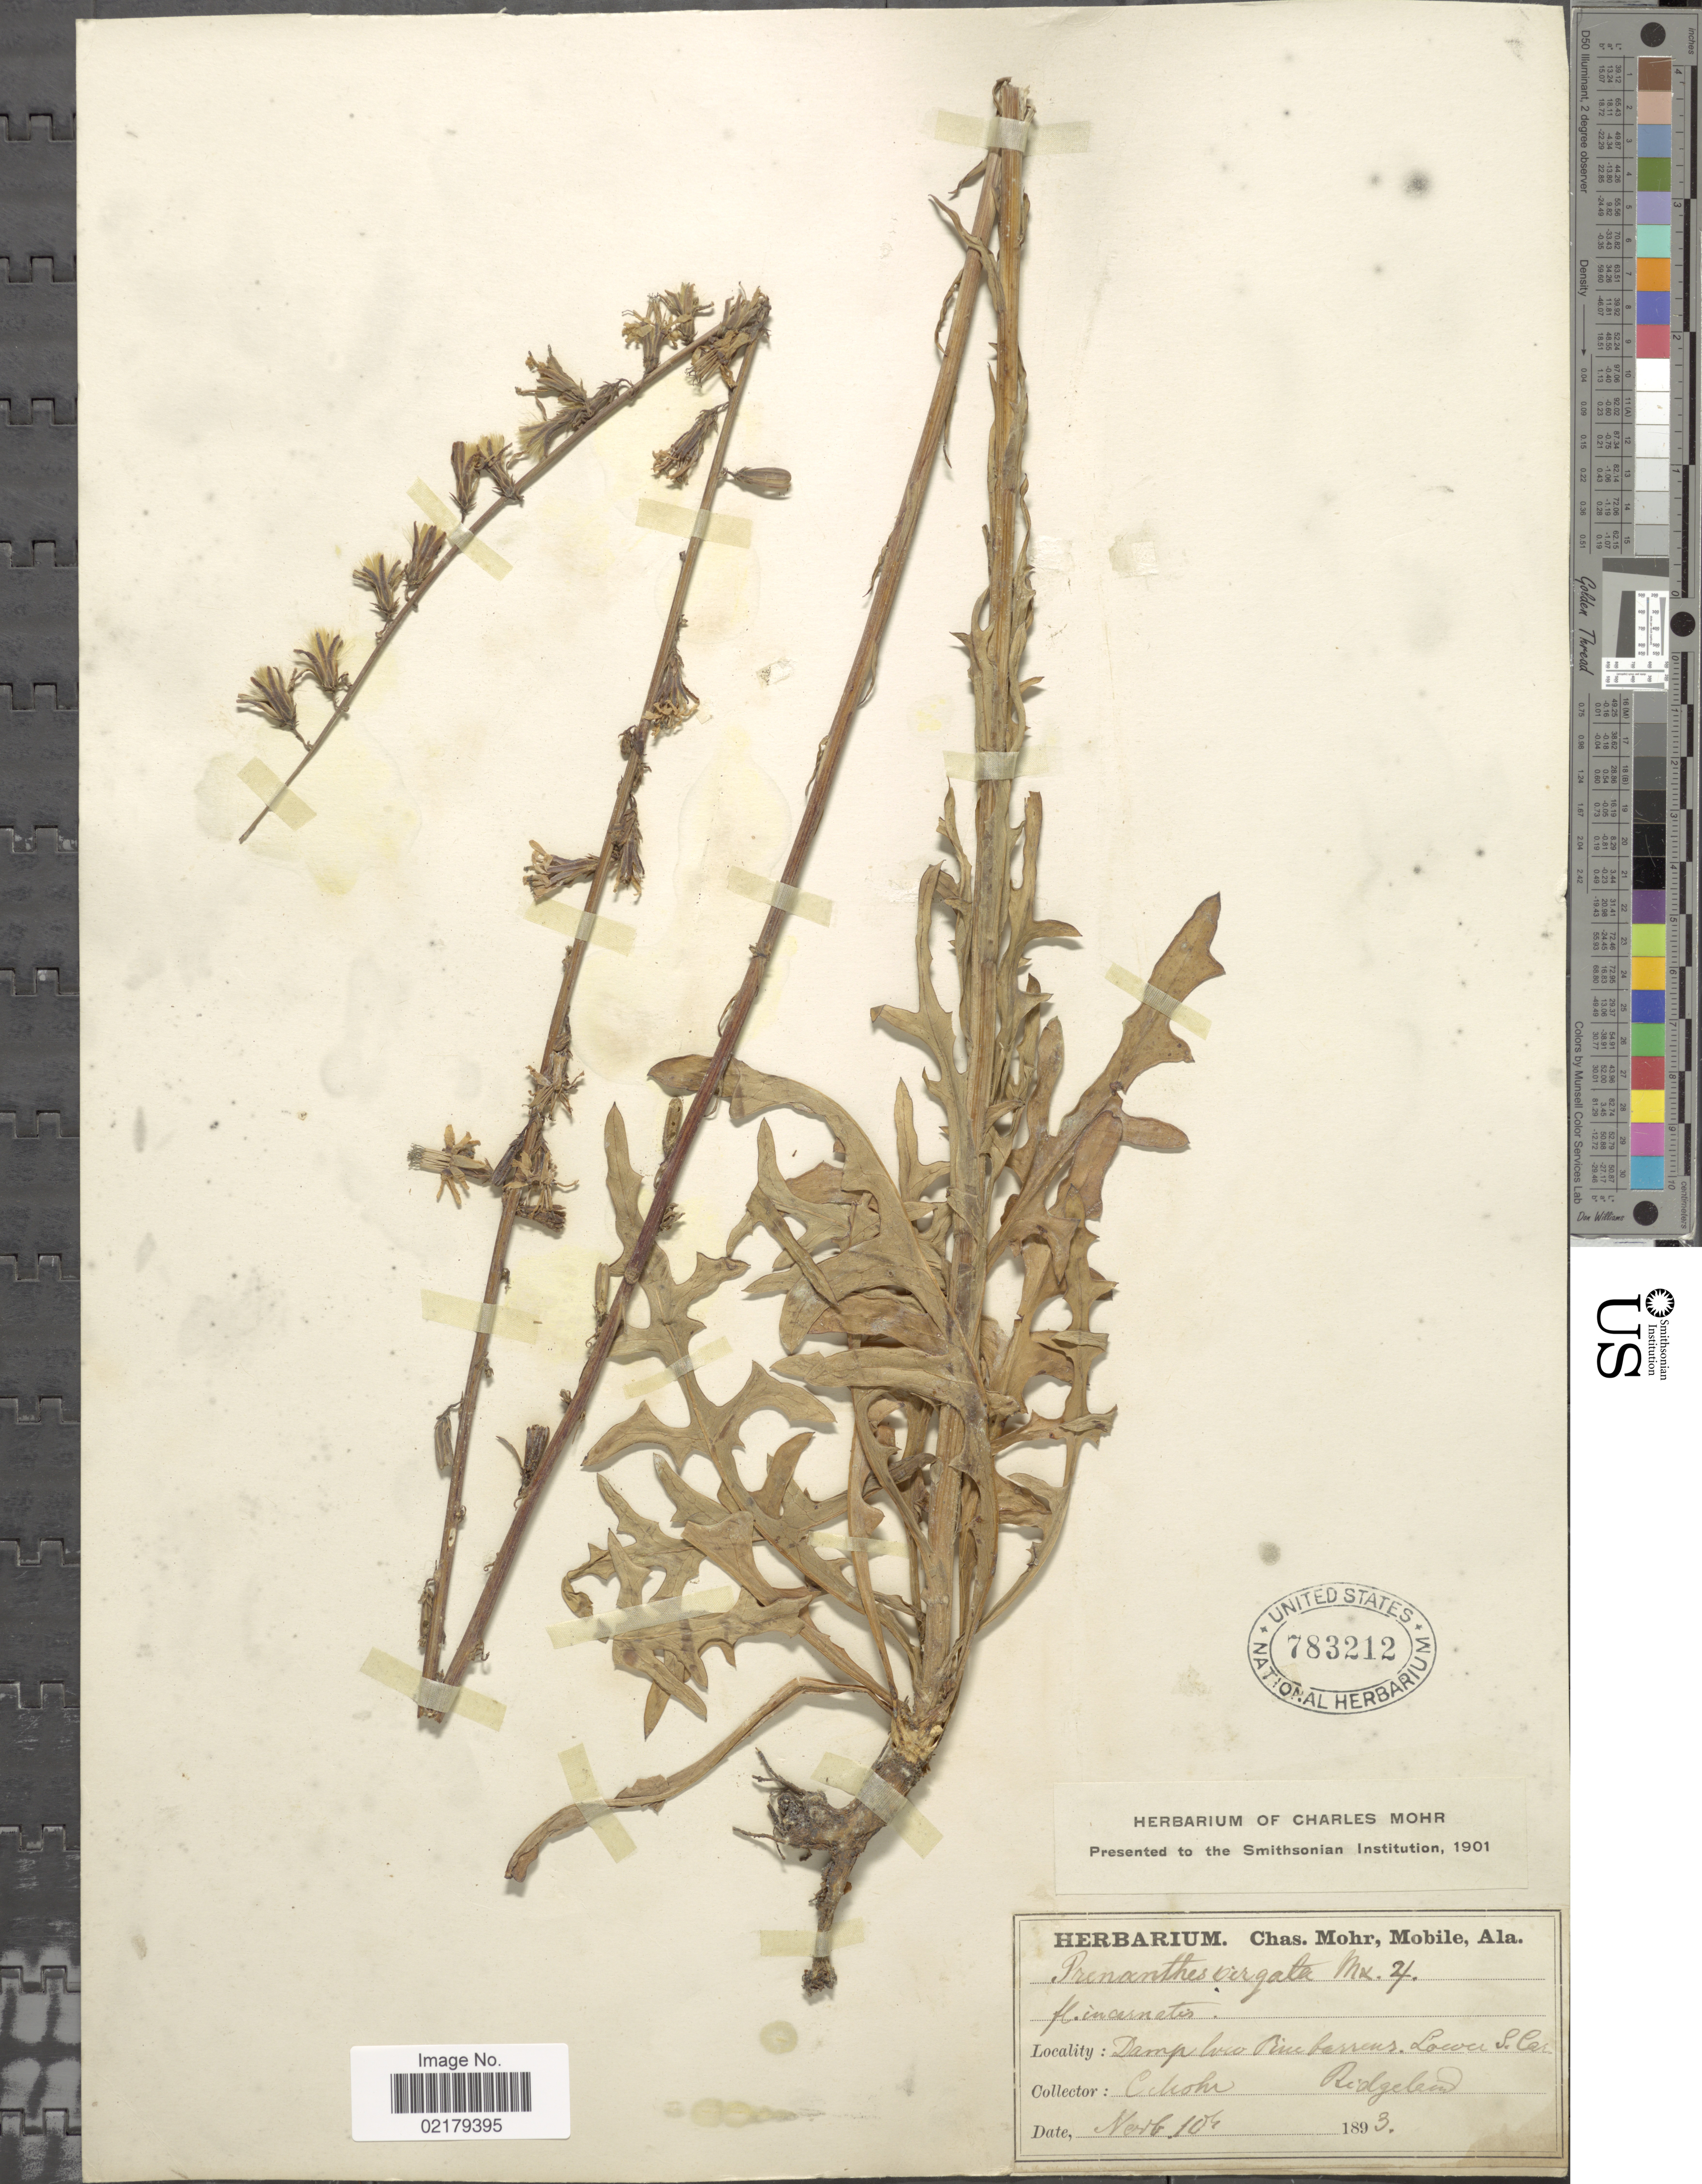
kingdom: Plantae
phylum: Tracheophyta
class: Magnoliopsida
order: Asterales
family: Asteraceae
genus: Prenanthes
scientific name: Prenanthes autumnalis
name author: Walter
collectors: C. T. Mohr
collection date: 1893-11-10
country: United States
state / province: South Carolina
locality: Damp low Rim barrens, Lower S. Car, Ridgeland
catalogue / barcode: US 783212